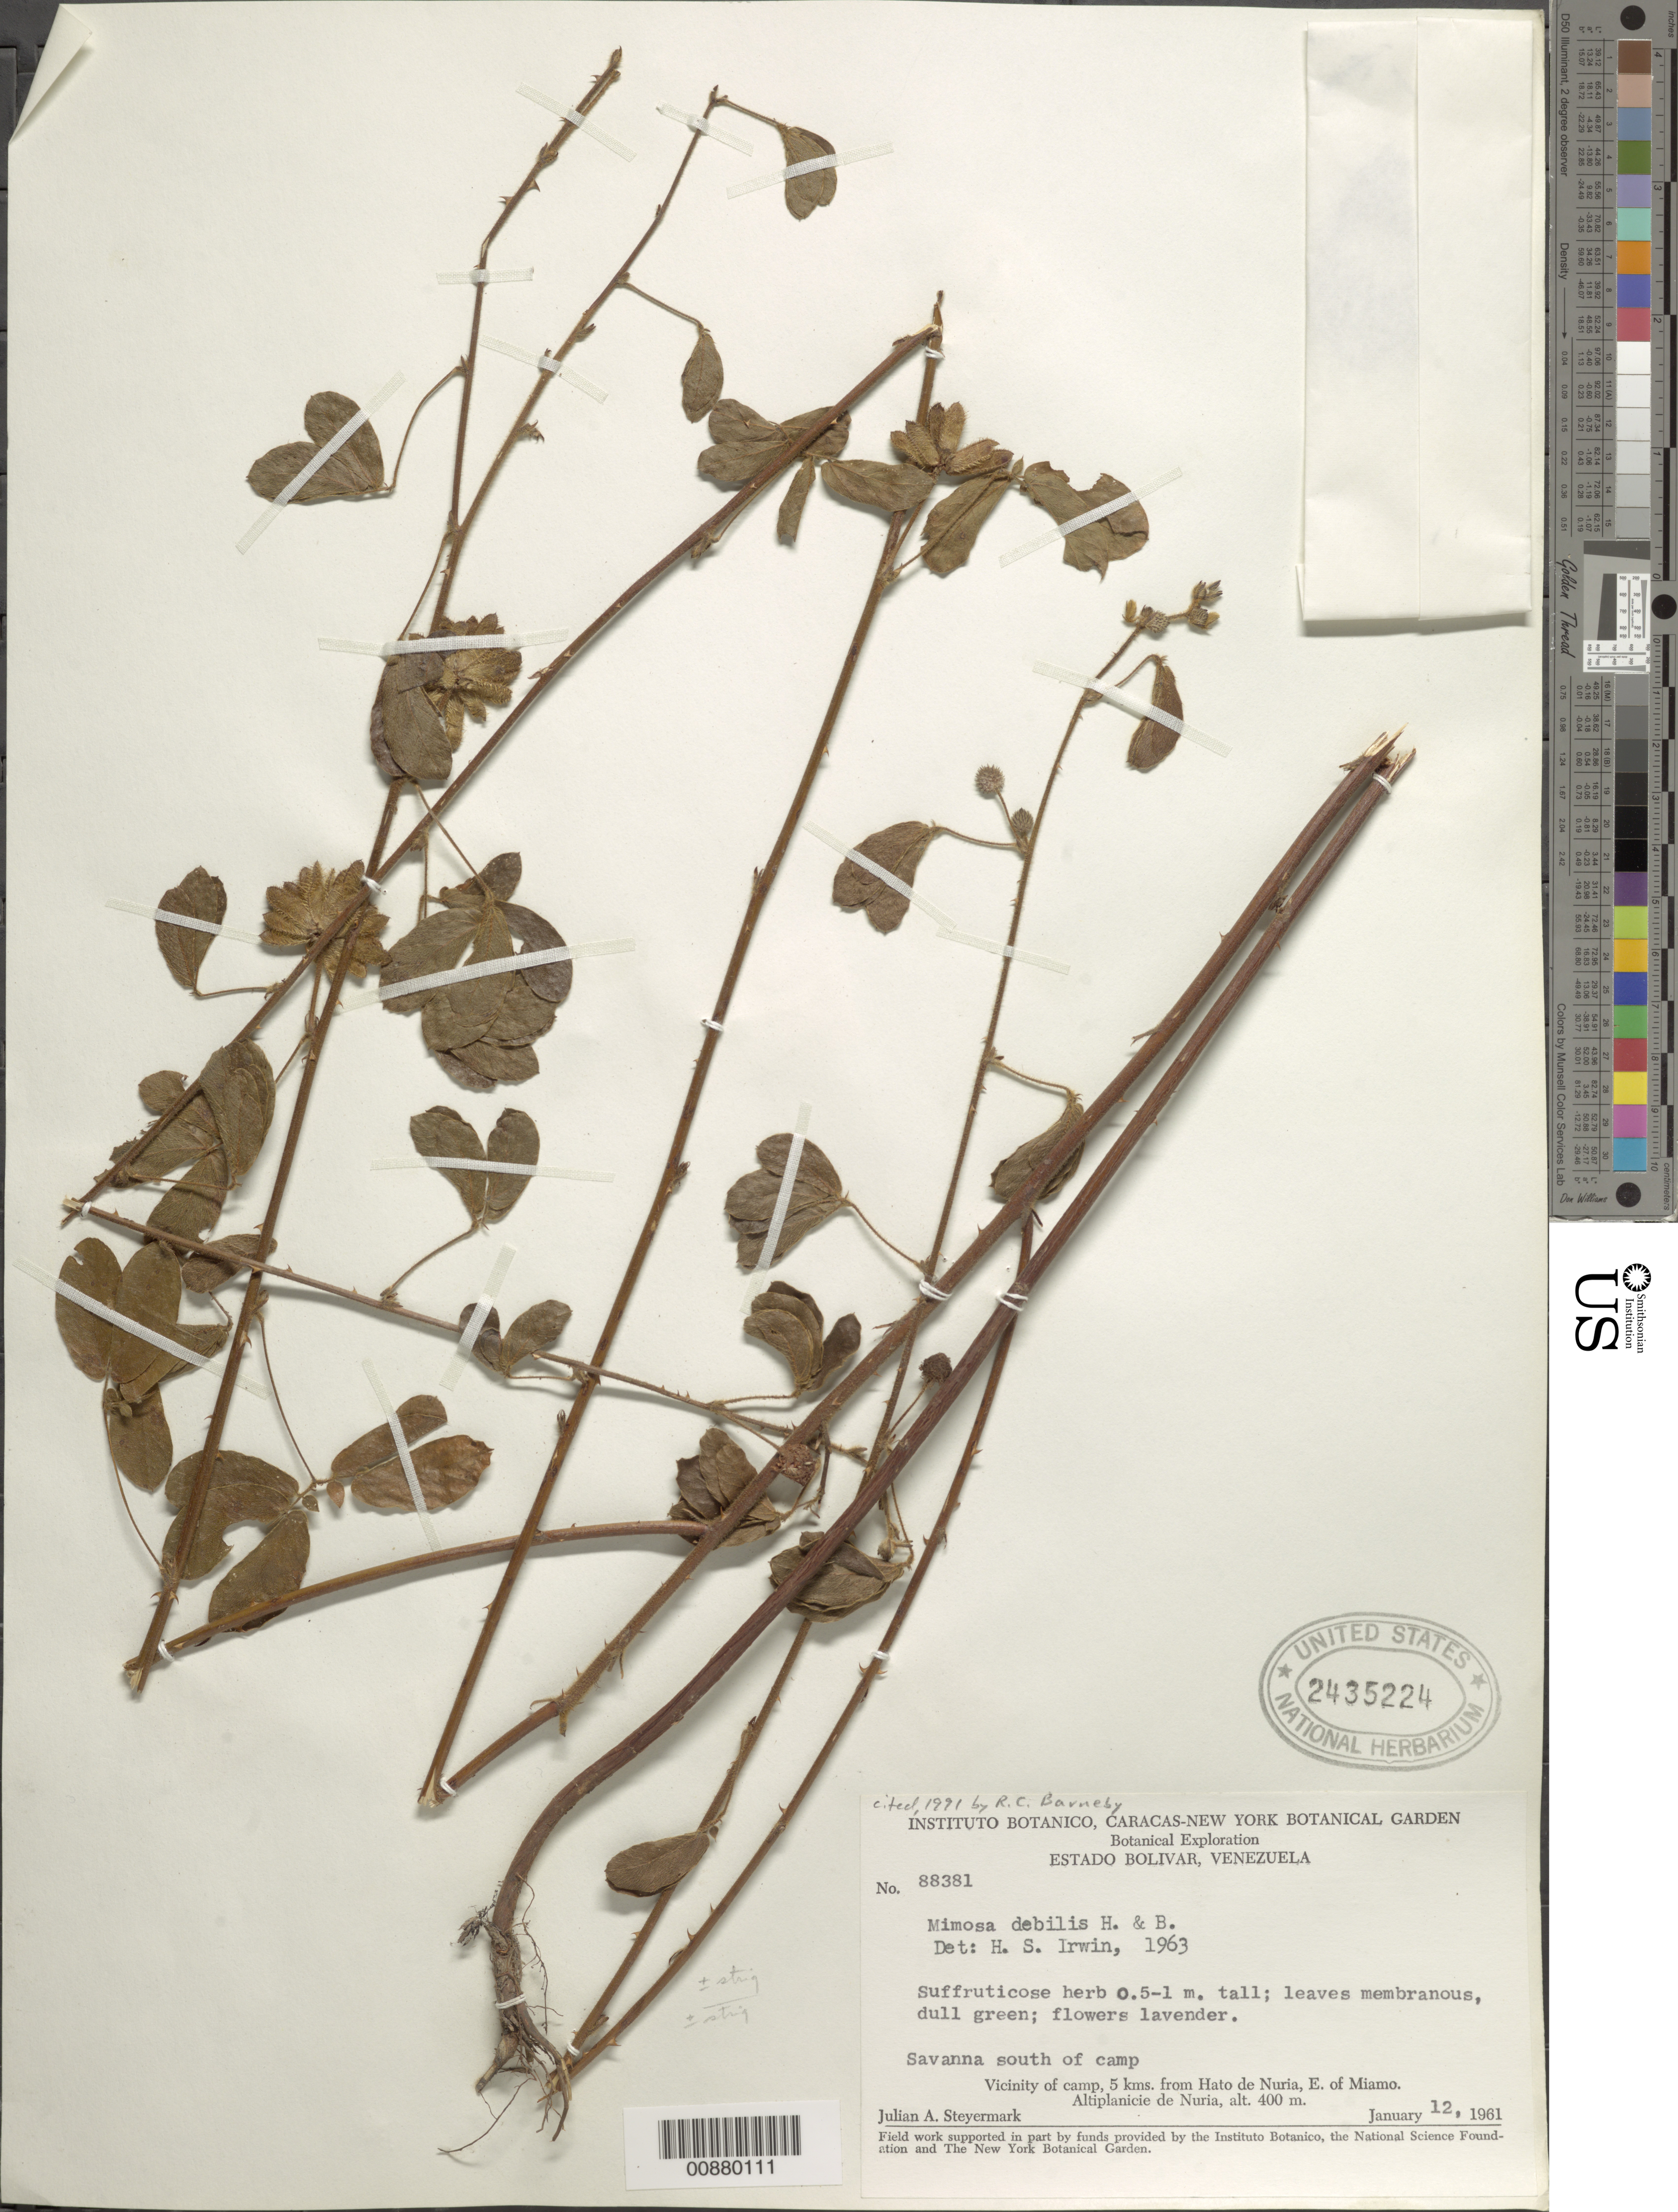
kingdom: Plantae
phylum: Tracheophyta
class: Magnoliopsida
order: Fabales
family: Fabaceae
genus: Mimosa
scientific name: Mimosa debilis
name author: Humb. & Bonpl. ex Willd.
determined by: Irwin, Howard S.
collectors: J. Steyermark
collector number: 88381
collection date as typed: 12-Jan-61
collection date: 1961-01-12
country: Venezuela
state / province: Bolívar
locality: Hato de Nuria, 5 km from; E of Miamo, Altiplanicie de Nuria, south of camp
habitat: Savanna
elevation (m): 400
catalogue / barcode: US 2435224